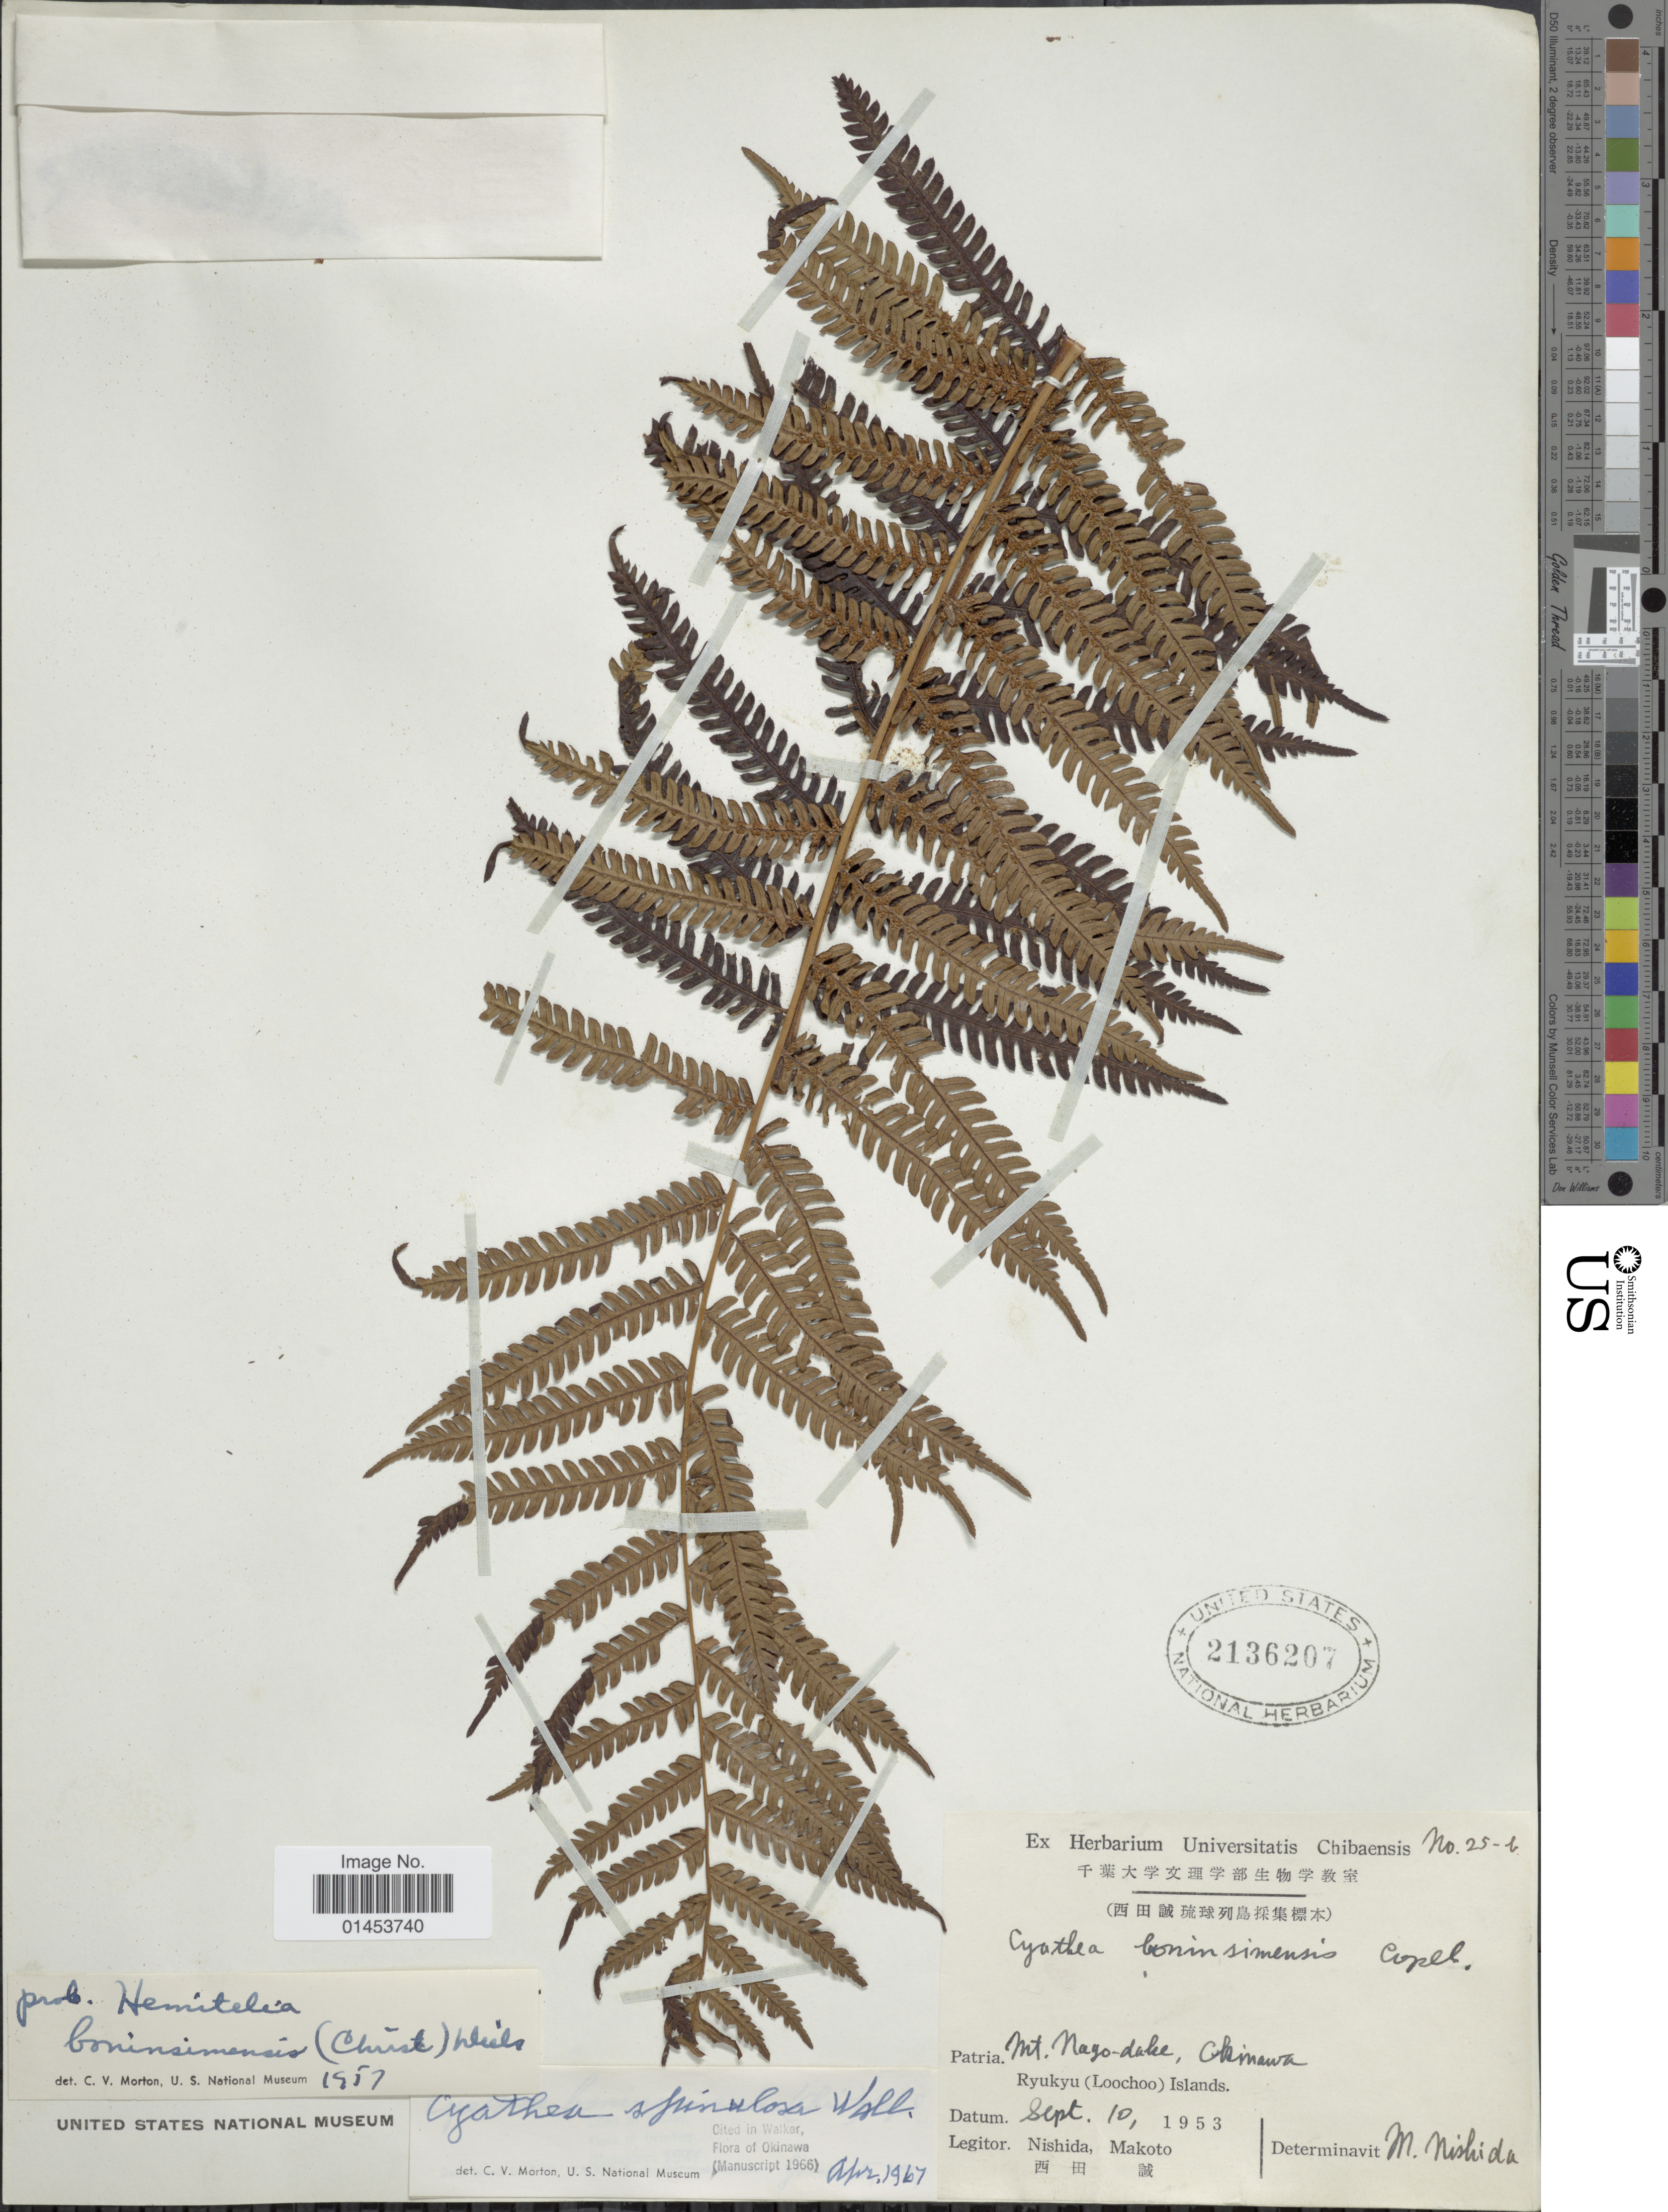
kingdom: Plantae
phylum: Tracheophyta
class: Polypodiopsida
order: Cyatheales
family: Cyatheaceae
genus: Cyathea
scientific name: Cyathea spinulosa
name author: Wall. ex Hook.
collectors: Nishida & Makoto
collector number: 25-b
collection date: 1953-09-10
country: Japan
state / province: Okinawa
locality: Patria Mt. Nago-dake, Okinawa, Ryukyu (Loochoo) Islands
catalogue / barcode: US 2136207